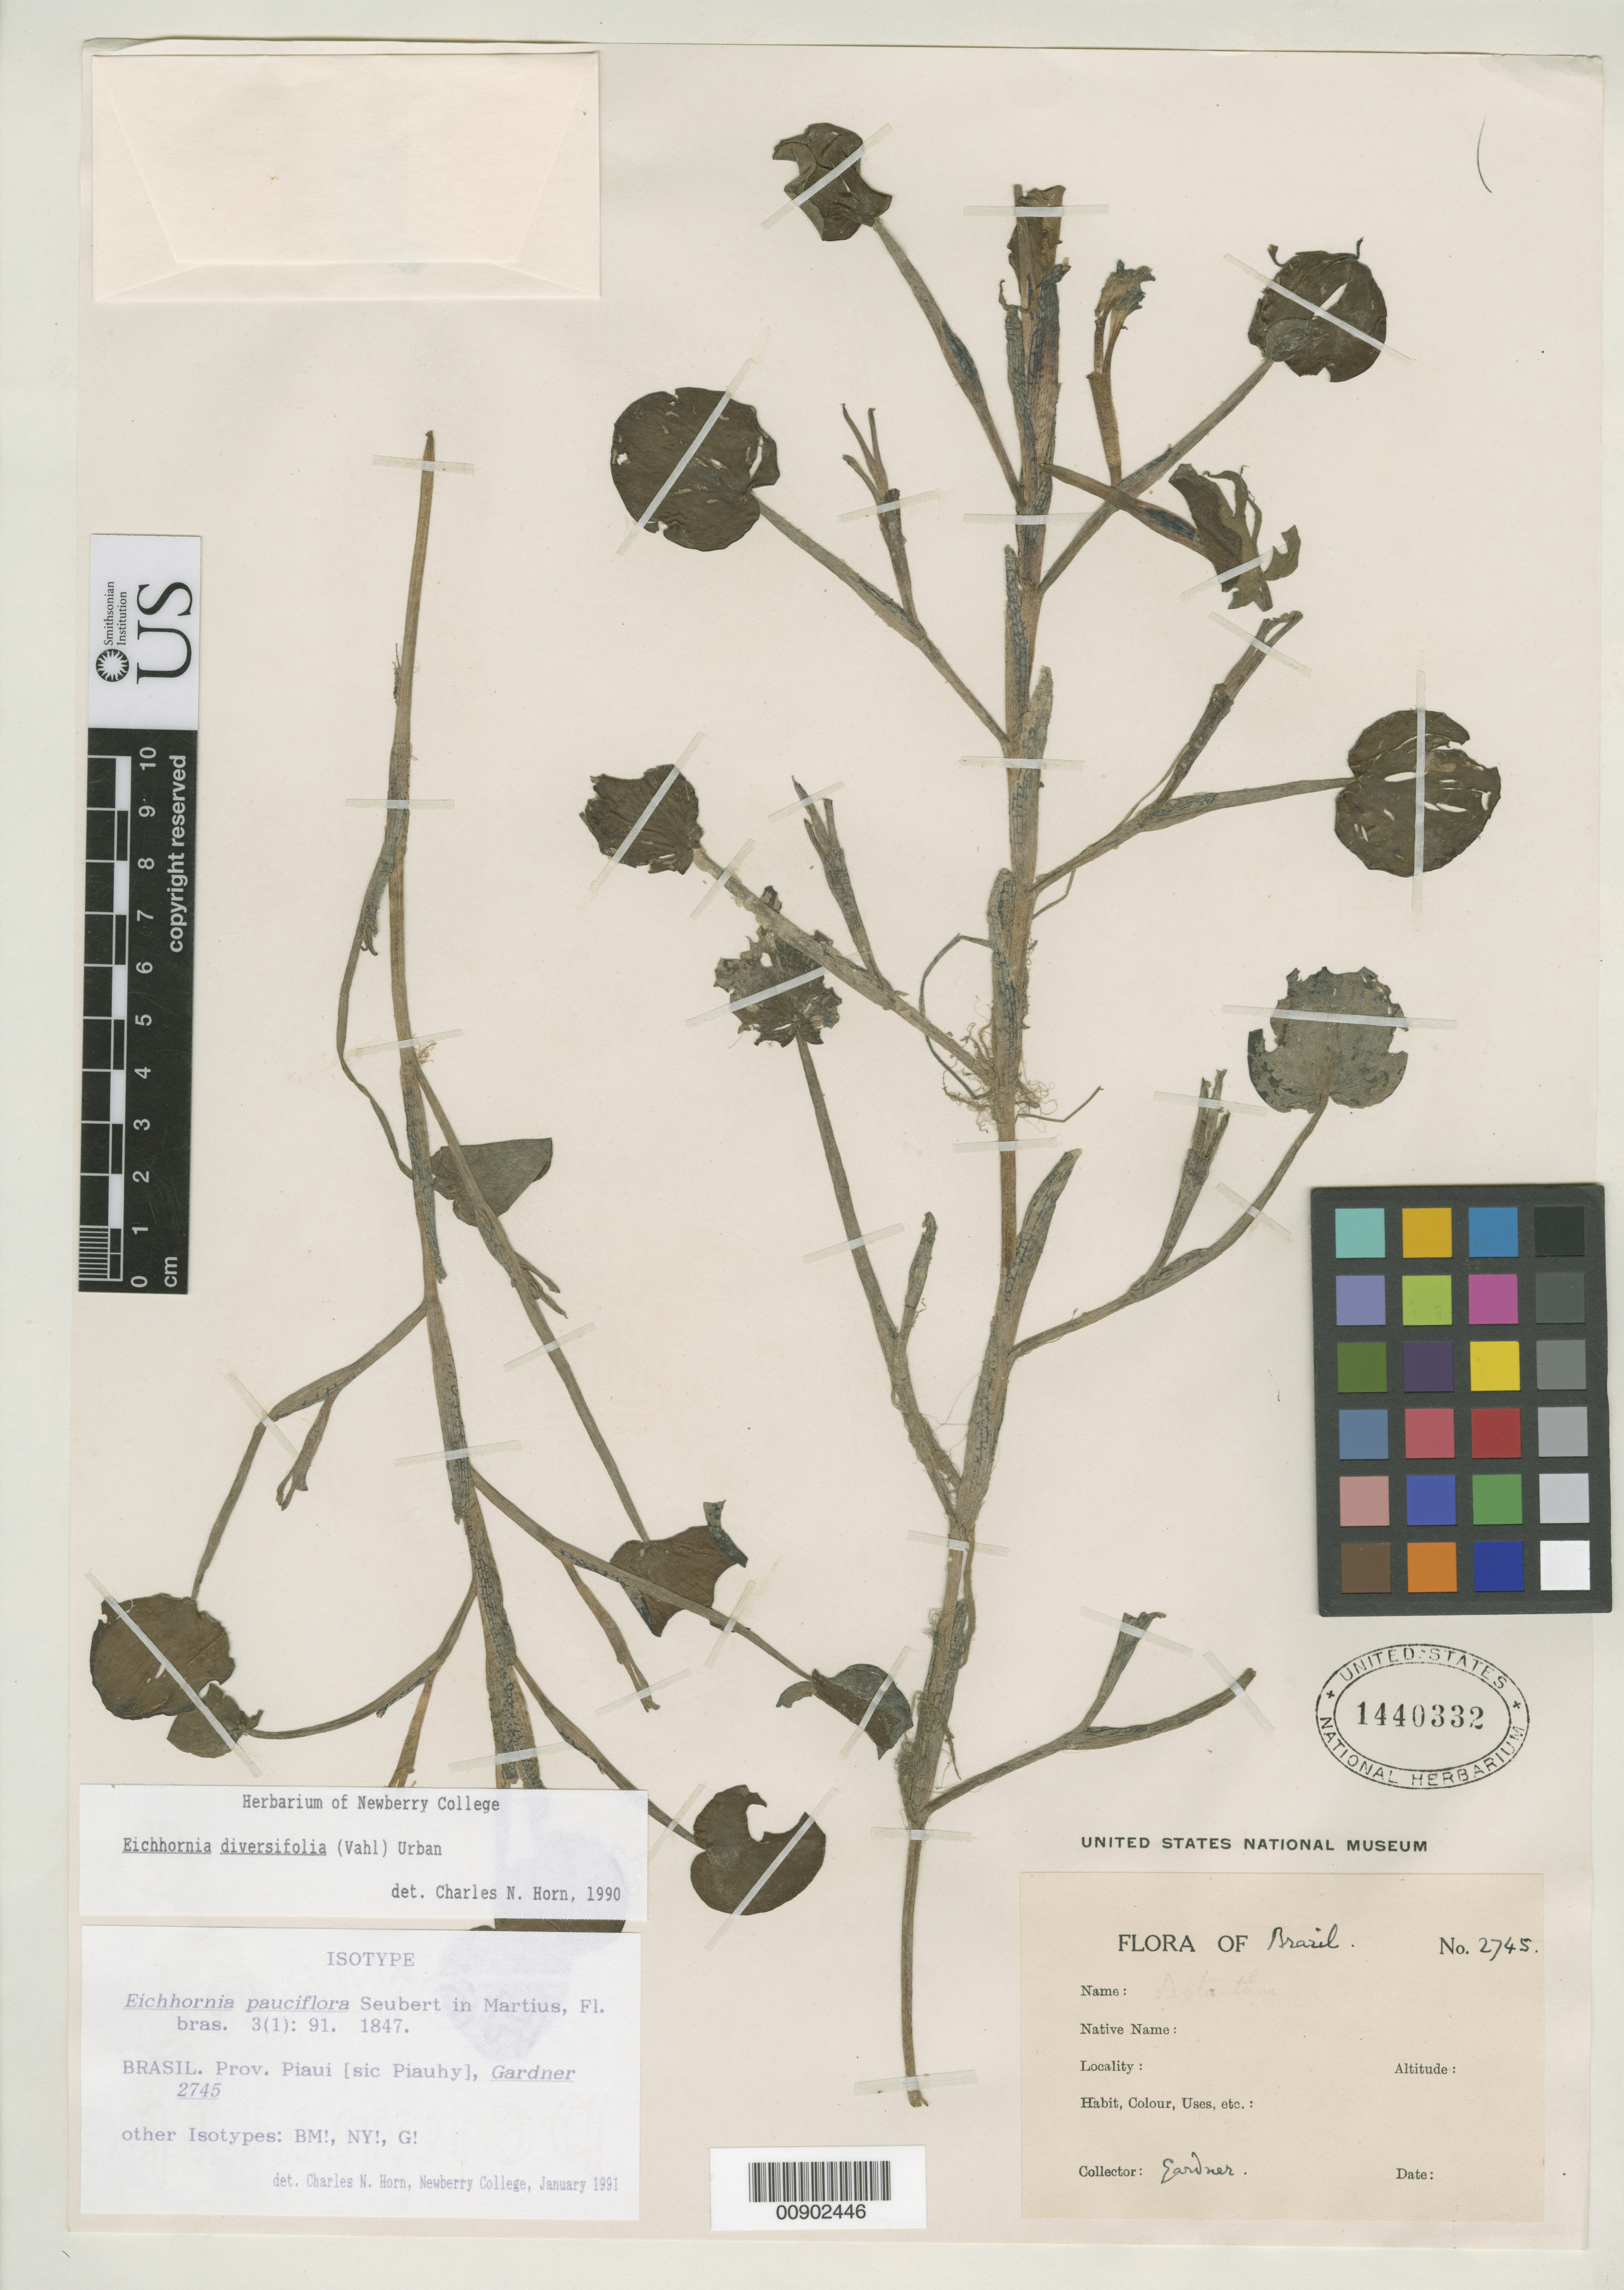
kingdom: Plantae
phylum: Tracheophyta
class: Liliopsida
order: Commelinales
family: Pontederiaceae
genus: Eichhornia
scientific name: Eichhornia pauciflora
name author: Seub. in Mart.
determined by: Horn, Charles N.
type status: Isotype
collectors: G. Gardner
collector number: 2745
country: Brazil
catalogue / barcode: US 1440332